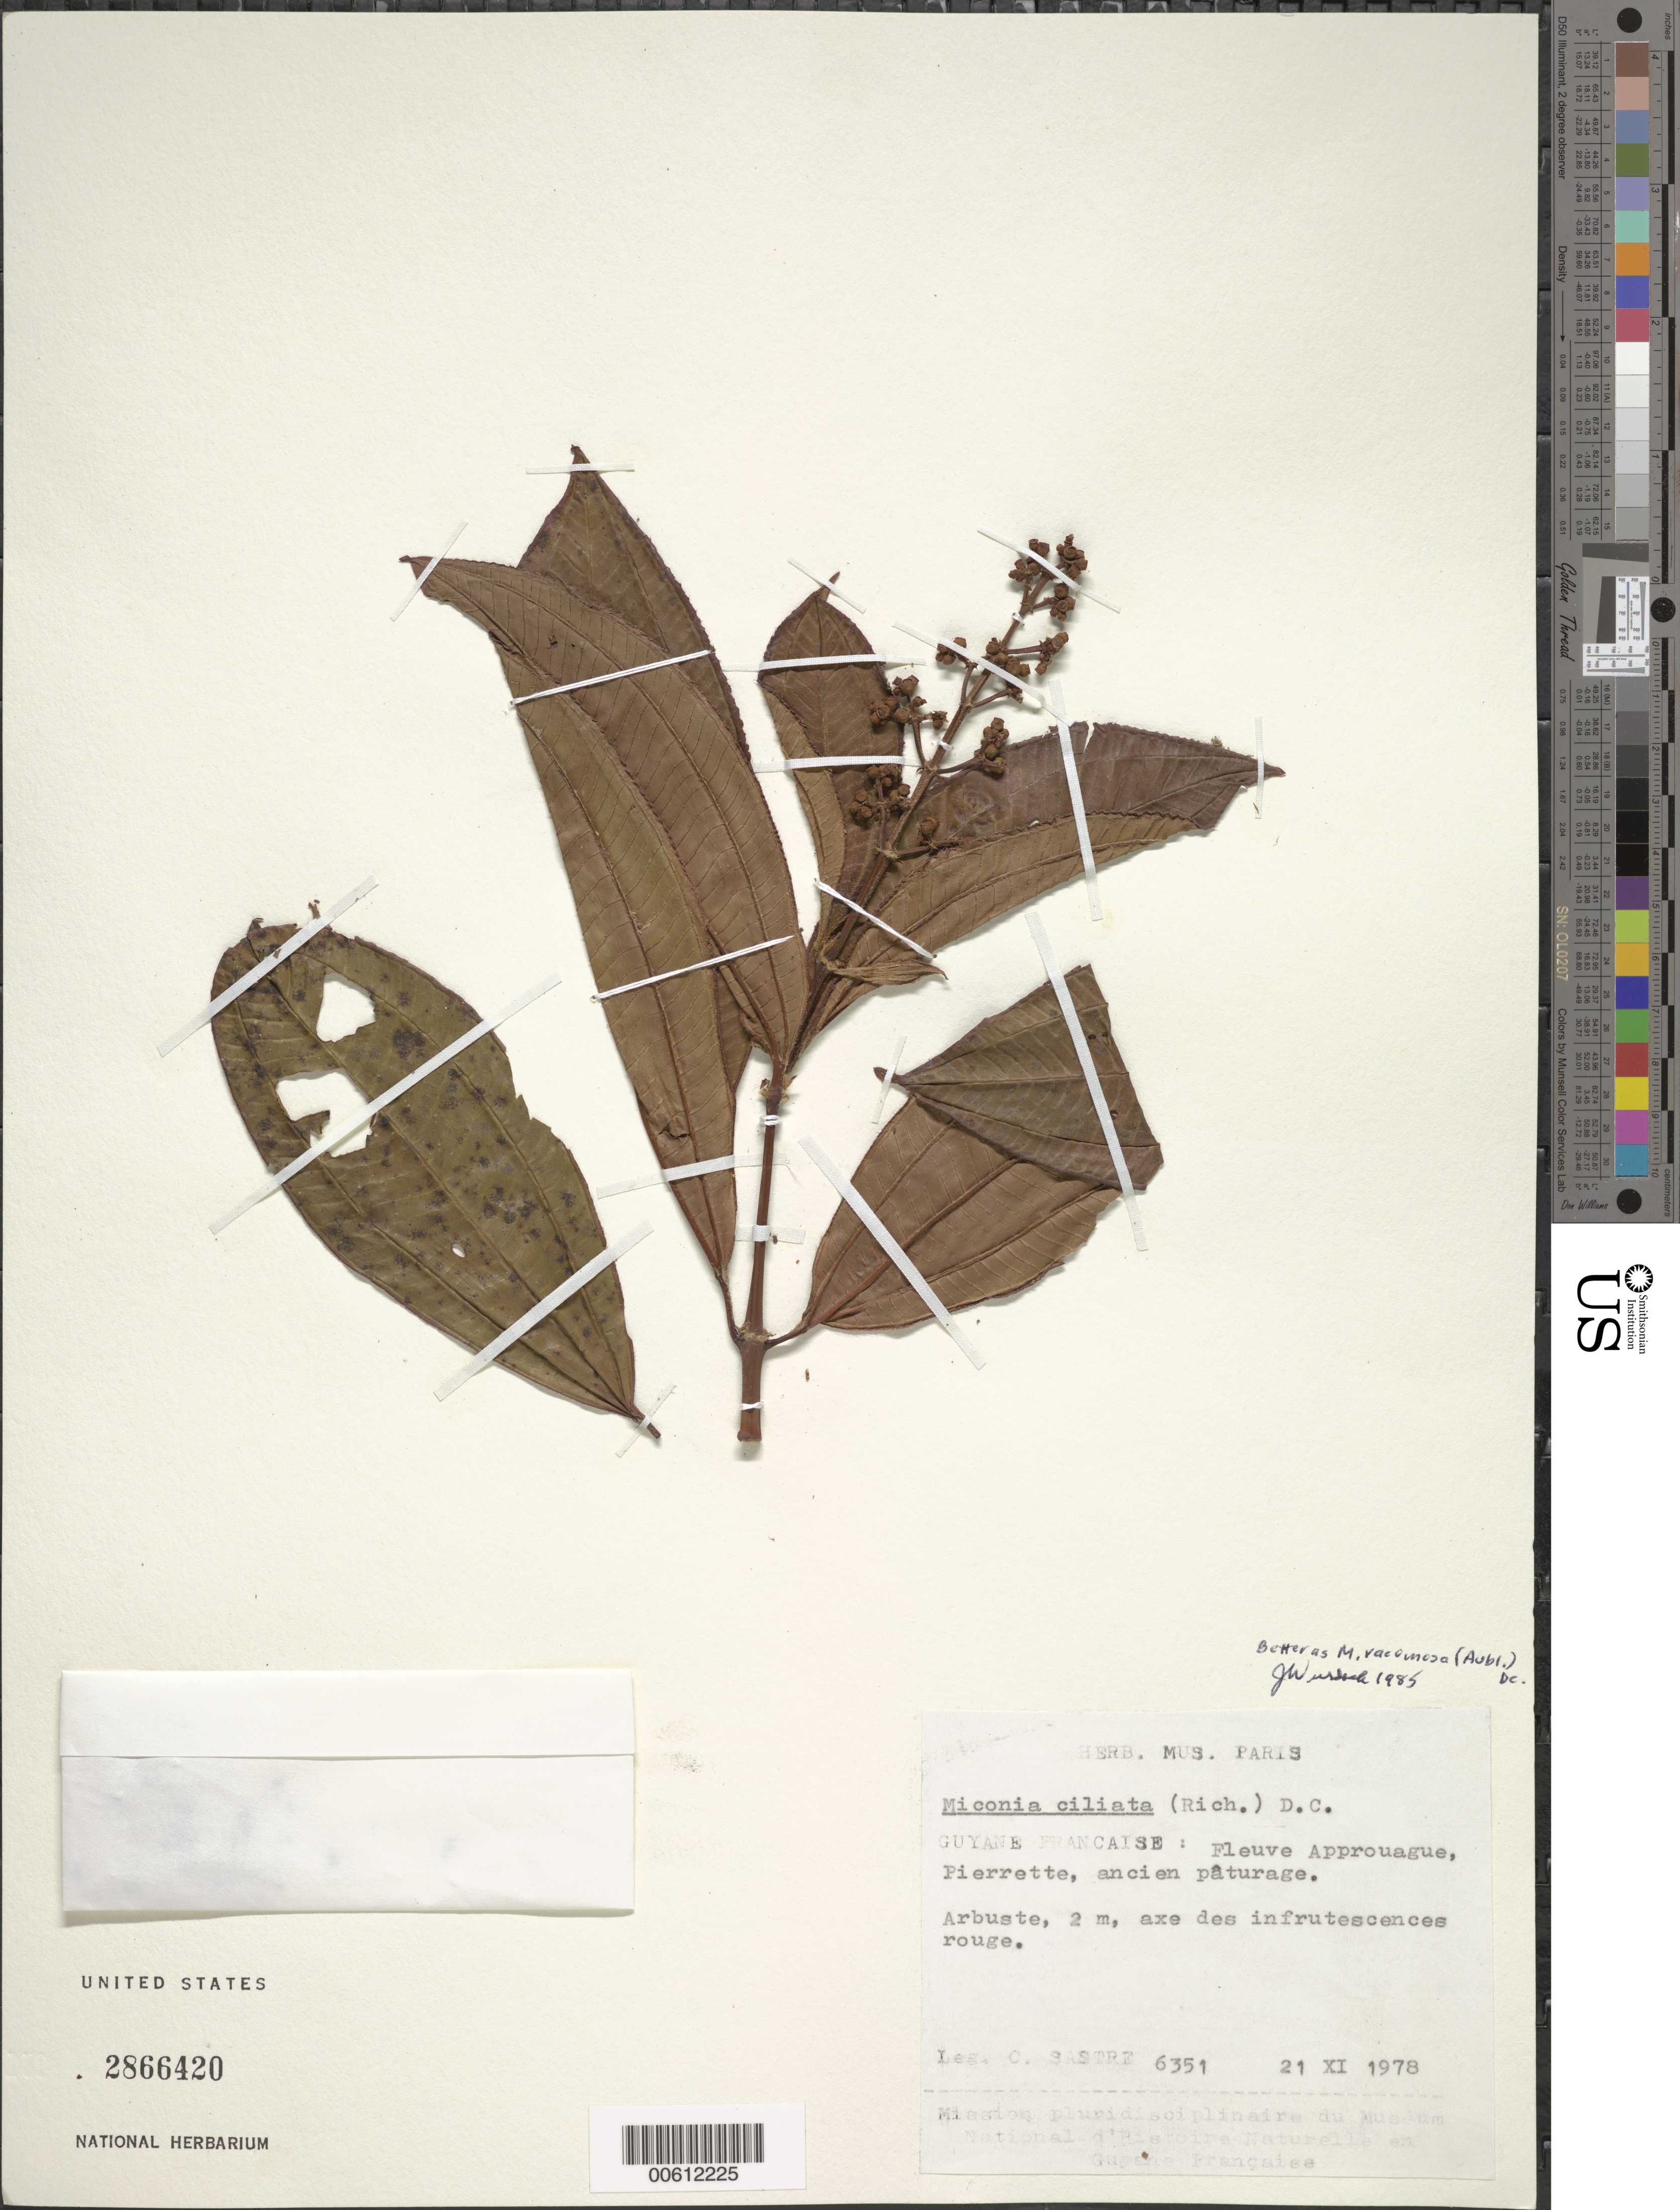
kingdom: Plantae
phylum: Tracheophyta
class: Magnoliopsida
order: Myrtales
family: Melastomataceae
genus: Miconia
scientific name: Miconia racemosa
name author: (Aubl.) DC.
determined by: Wurdack, John J., (US), US (UNITED STATES)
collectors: C. H. L. Sastre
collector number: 6351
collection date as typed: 21-Nov-78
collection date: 1978-11-21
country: French Guiana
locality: Approuague R., Pierrette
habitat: Pierrette, ancien paturage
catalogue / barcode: US 2866420